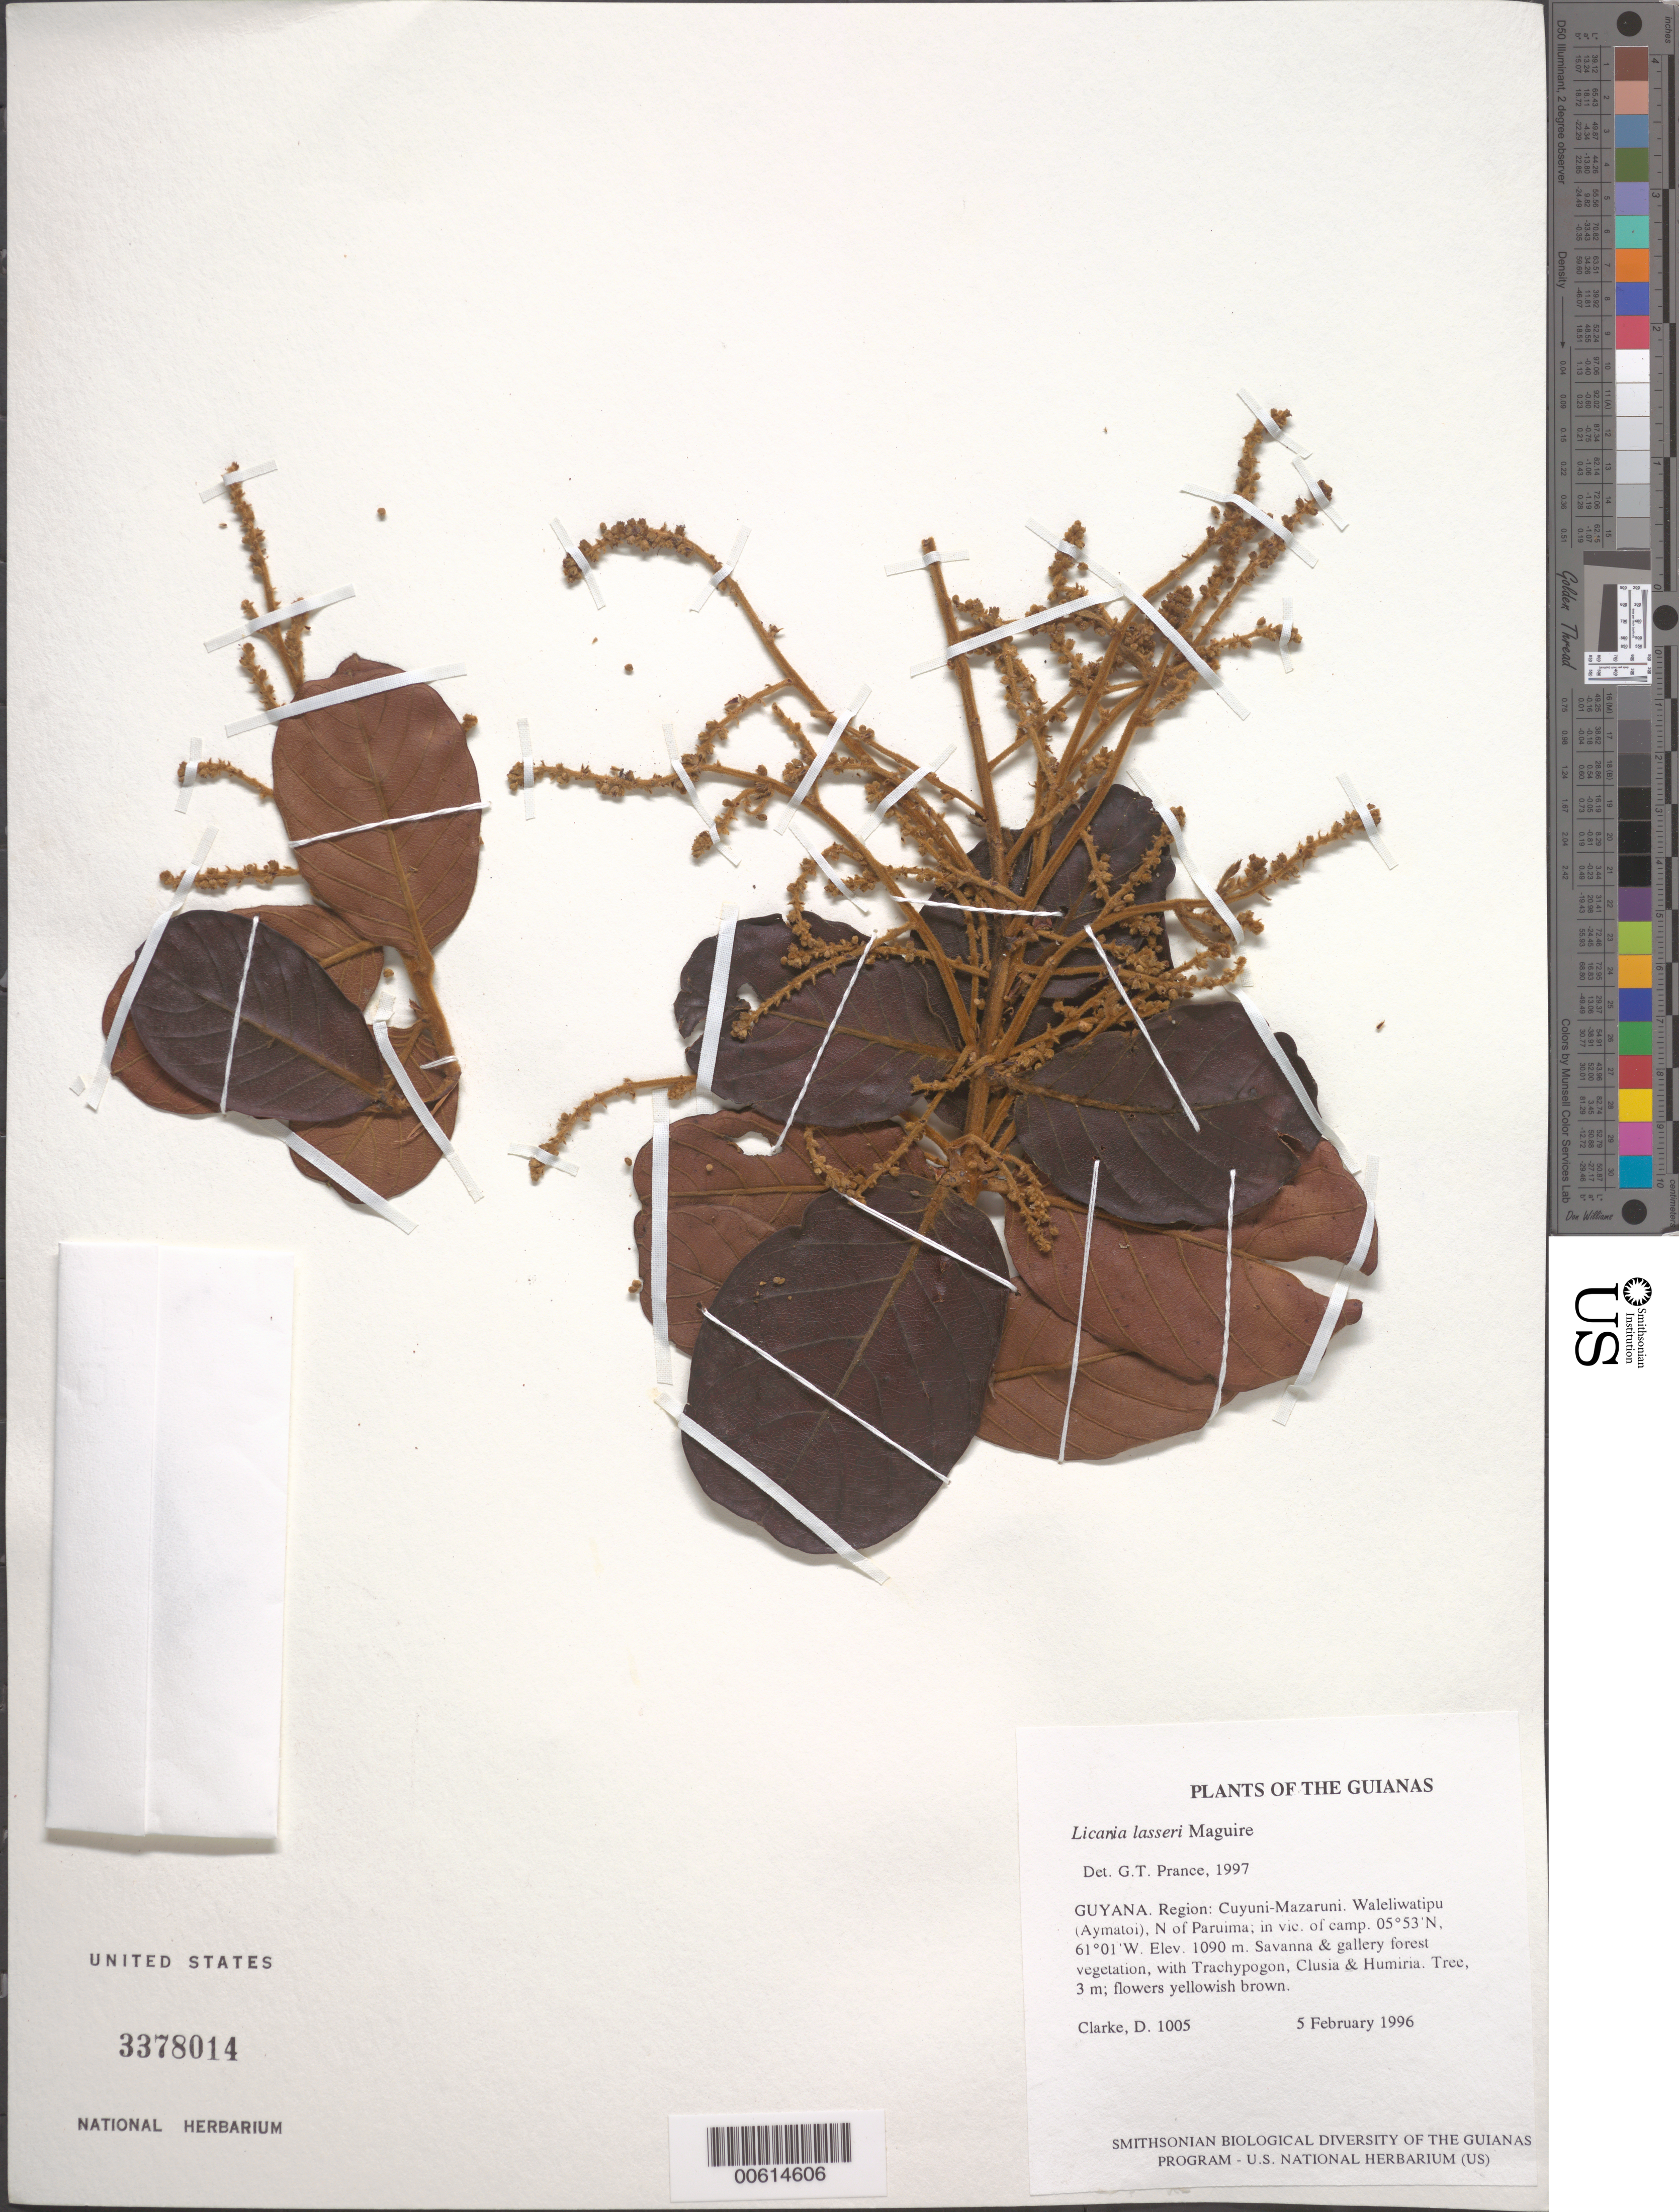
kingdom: Plantae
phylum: Tracheophyta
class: Magnoliopsida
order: Malpighiales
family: Chrysobalanaceae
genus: Hymenopus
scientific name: Hymenopus lasseri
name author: (Maguire) Sothers & Prance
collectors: H. D. Clarke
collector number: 1005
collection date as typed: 5 February 1996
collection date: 1996-02-05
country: Guyana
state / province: Cuyuni-Mazaruni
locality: Waleliwatipu (Aymatoi), N of Paruima; in vic. of camp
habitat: Savanna & gallery forest vegetation, with Trachypogon, Clusia & Humiria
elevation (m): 1090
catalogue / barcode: US 3378014